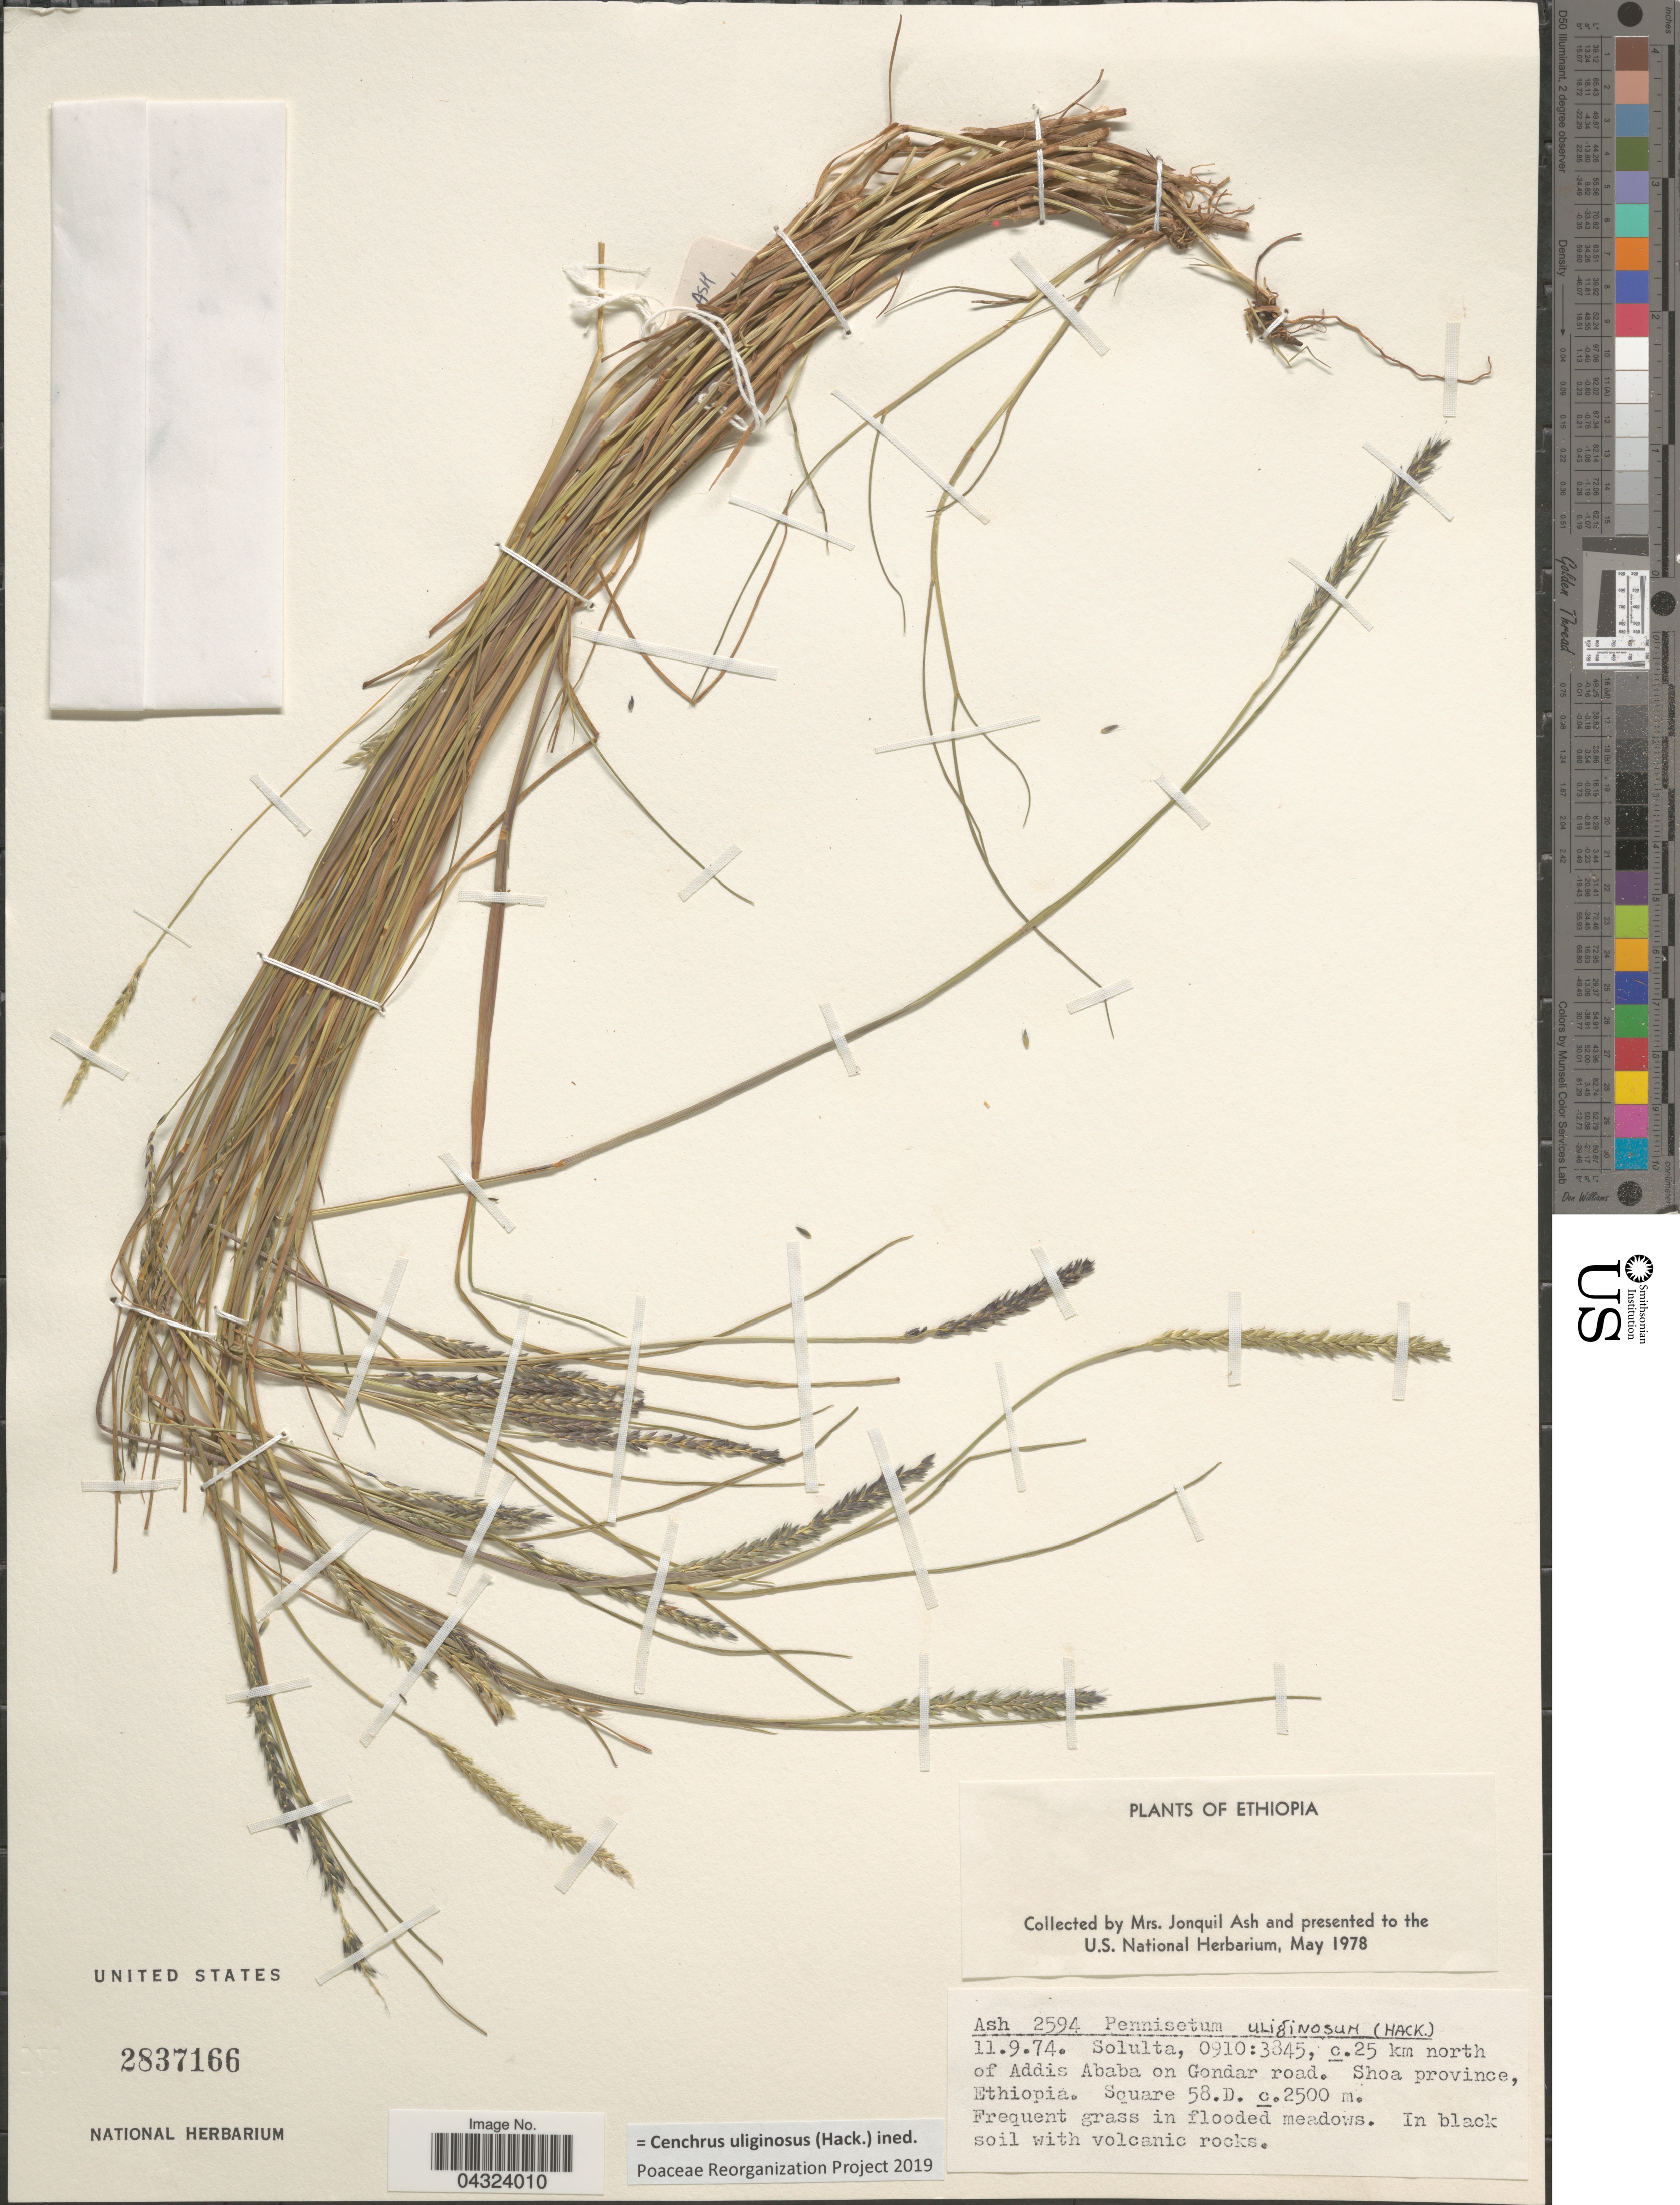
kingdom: Plantae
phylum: Tracheophyta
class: Liliopsida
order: Poales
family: Poaceae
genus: Cenchrus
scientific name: Cenchrus uliginosus (Hack.) ined.PRP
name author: (Hack.)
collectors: J. Ash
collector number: Ash2594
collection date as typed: Transcribed d/m/y: 11/9/74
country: Ethiopia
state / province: Addis Ababa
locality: Solulta, 0910:3845, c.25 km north of Addis Ababa on Gondor road. Shoa province. Square 58.D.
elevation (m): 2500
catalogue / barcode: US 2837166